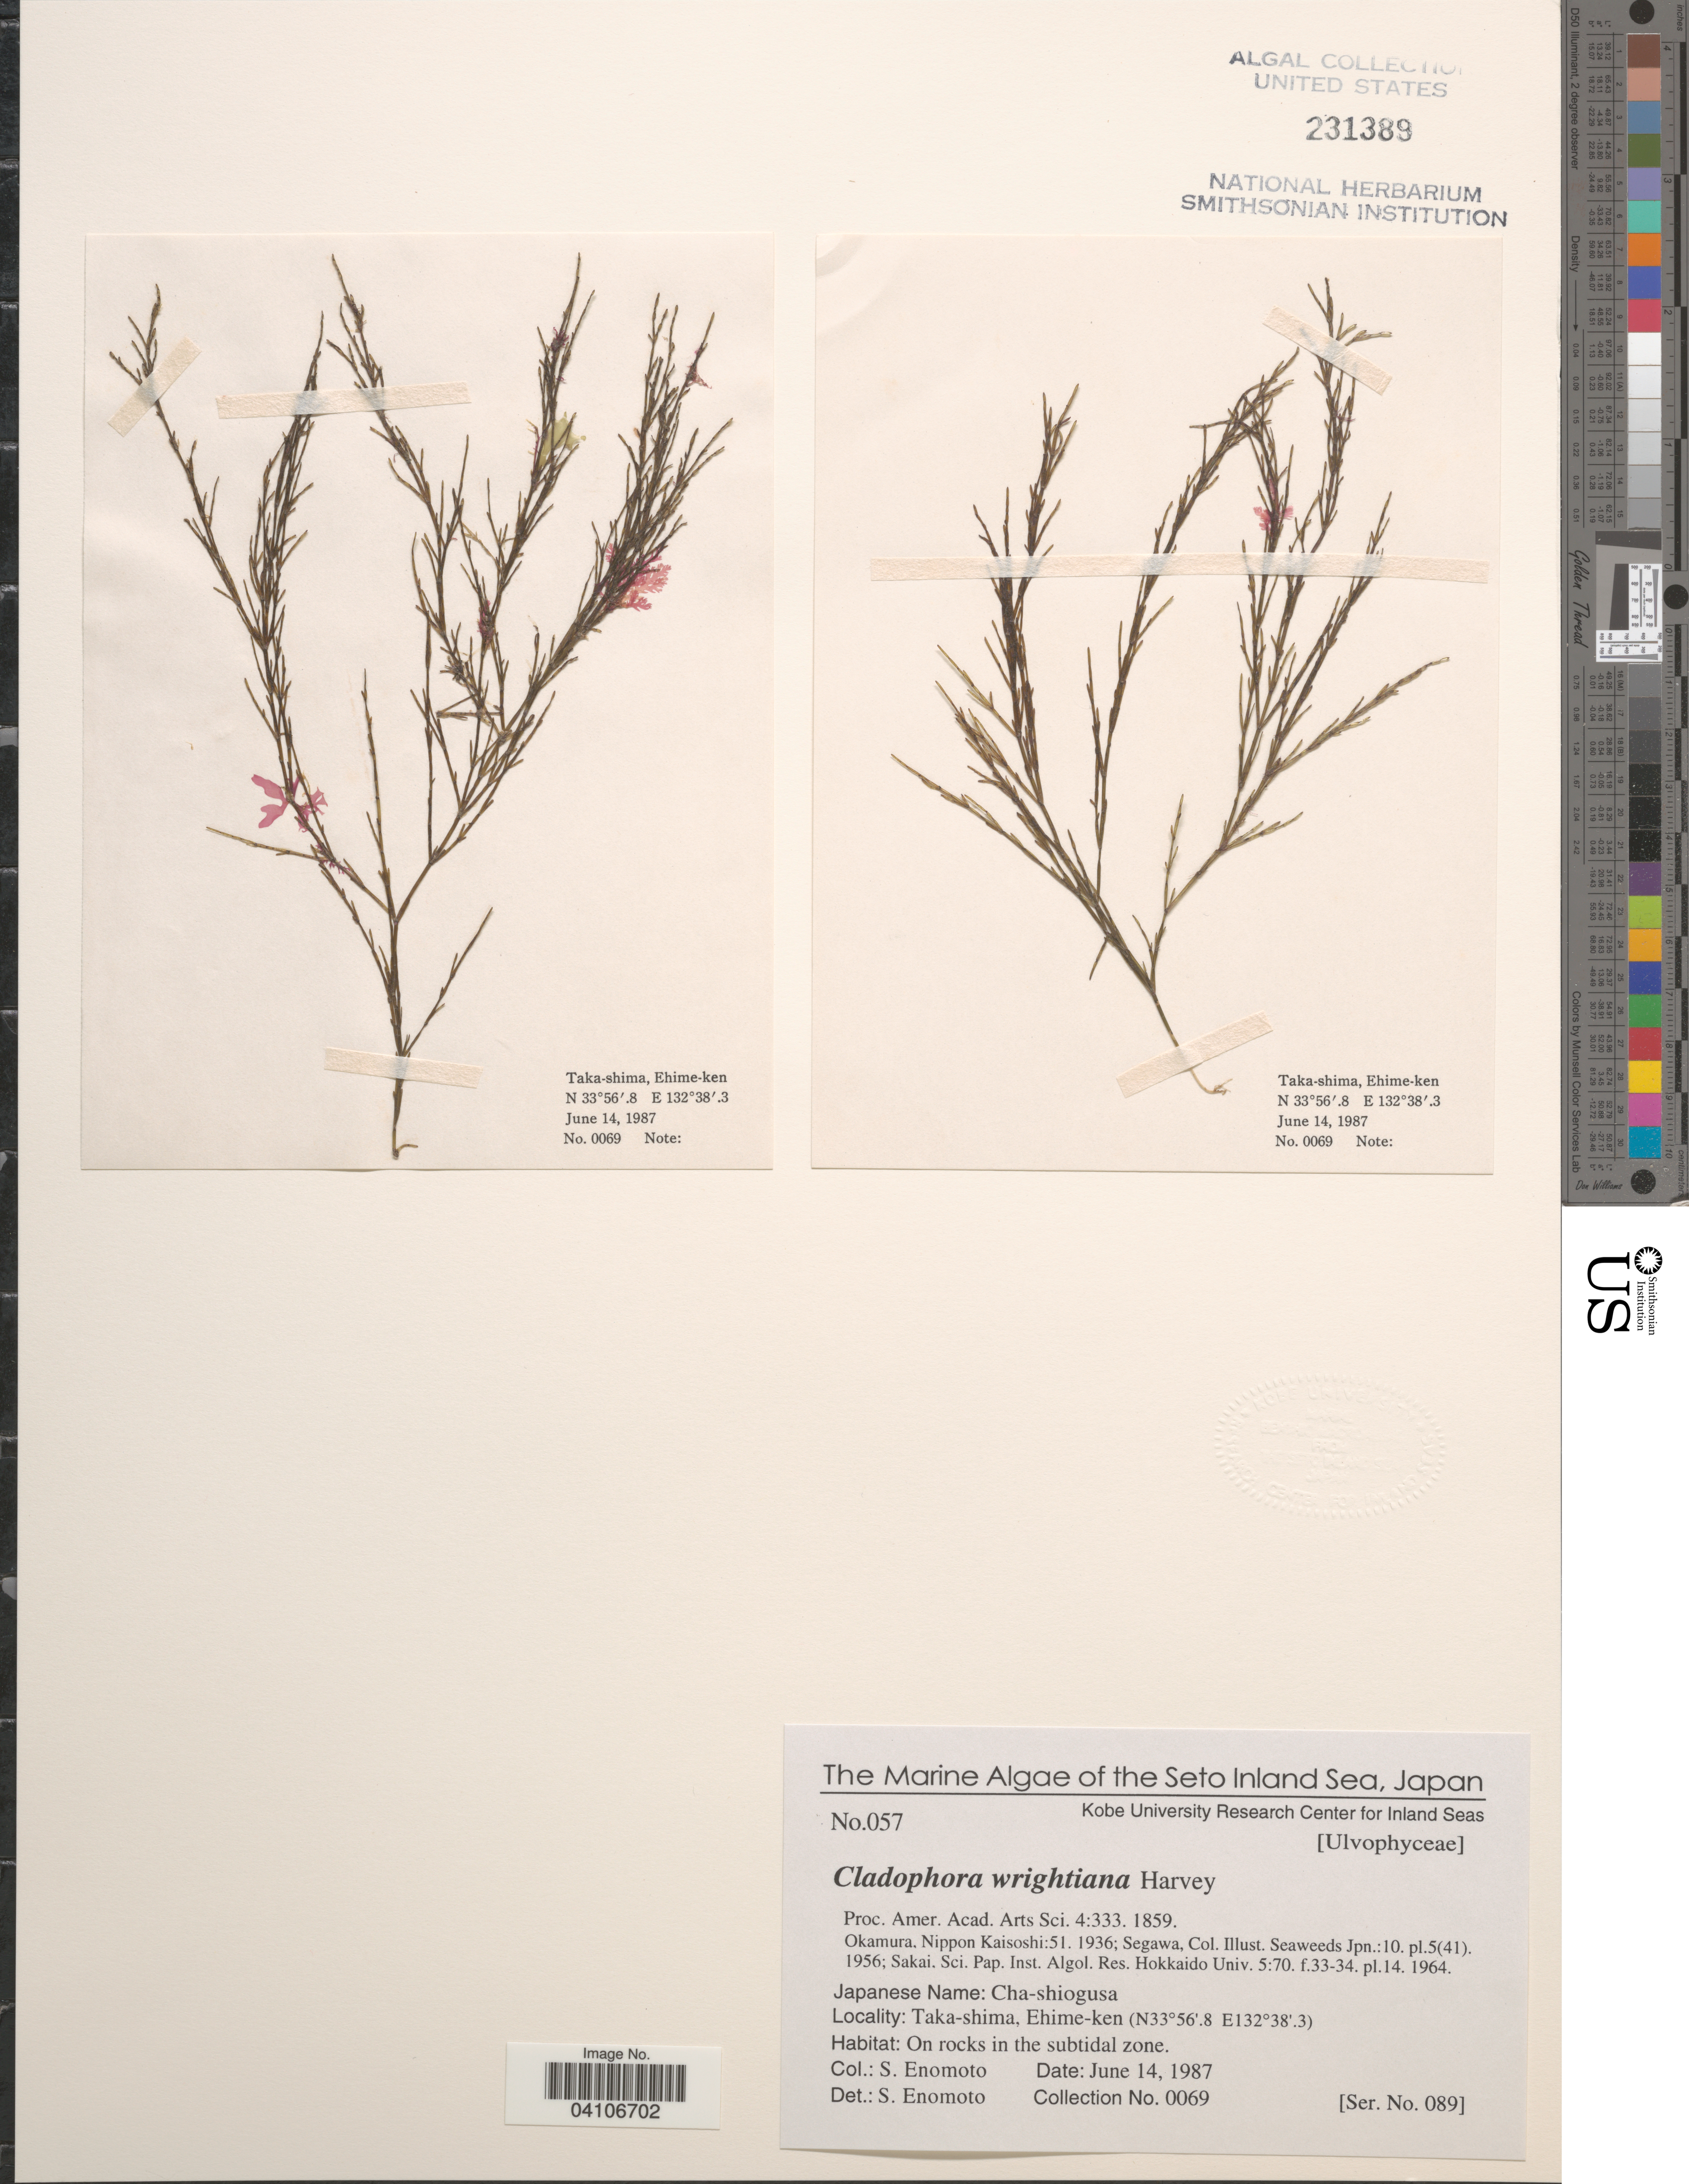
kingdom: Plantae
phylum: Chlorophyta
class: Ulvophyceae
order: Cladophorales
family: Cladophoraceae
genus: Cladophora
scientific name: Cladophora wrightiana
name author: Harv.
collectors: S. Enomoto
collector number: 0069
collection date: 1987-06-14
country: Japan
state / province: Ehime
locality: The Seto Inland Sea. Taka-shima, Ehime-ken.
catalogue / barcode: US 231389